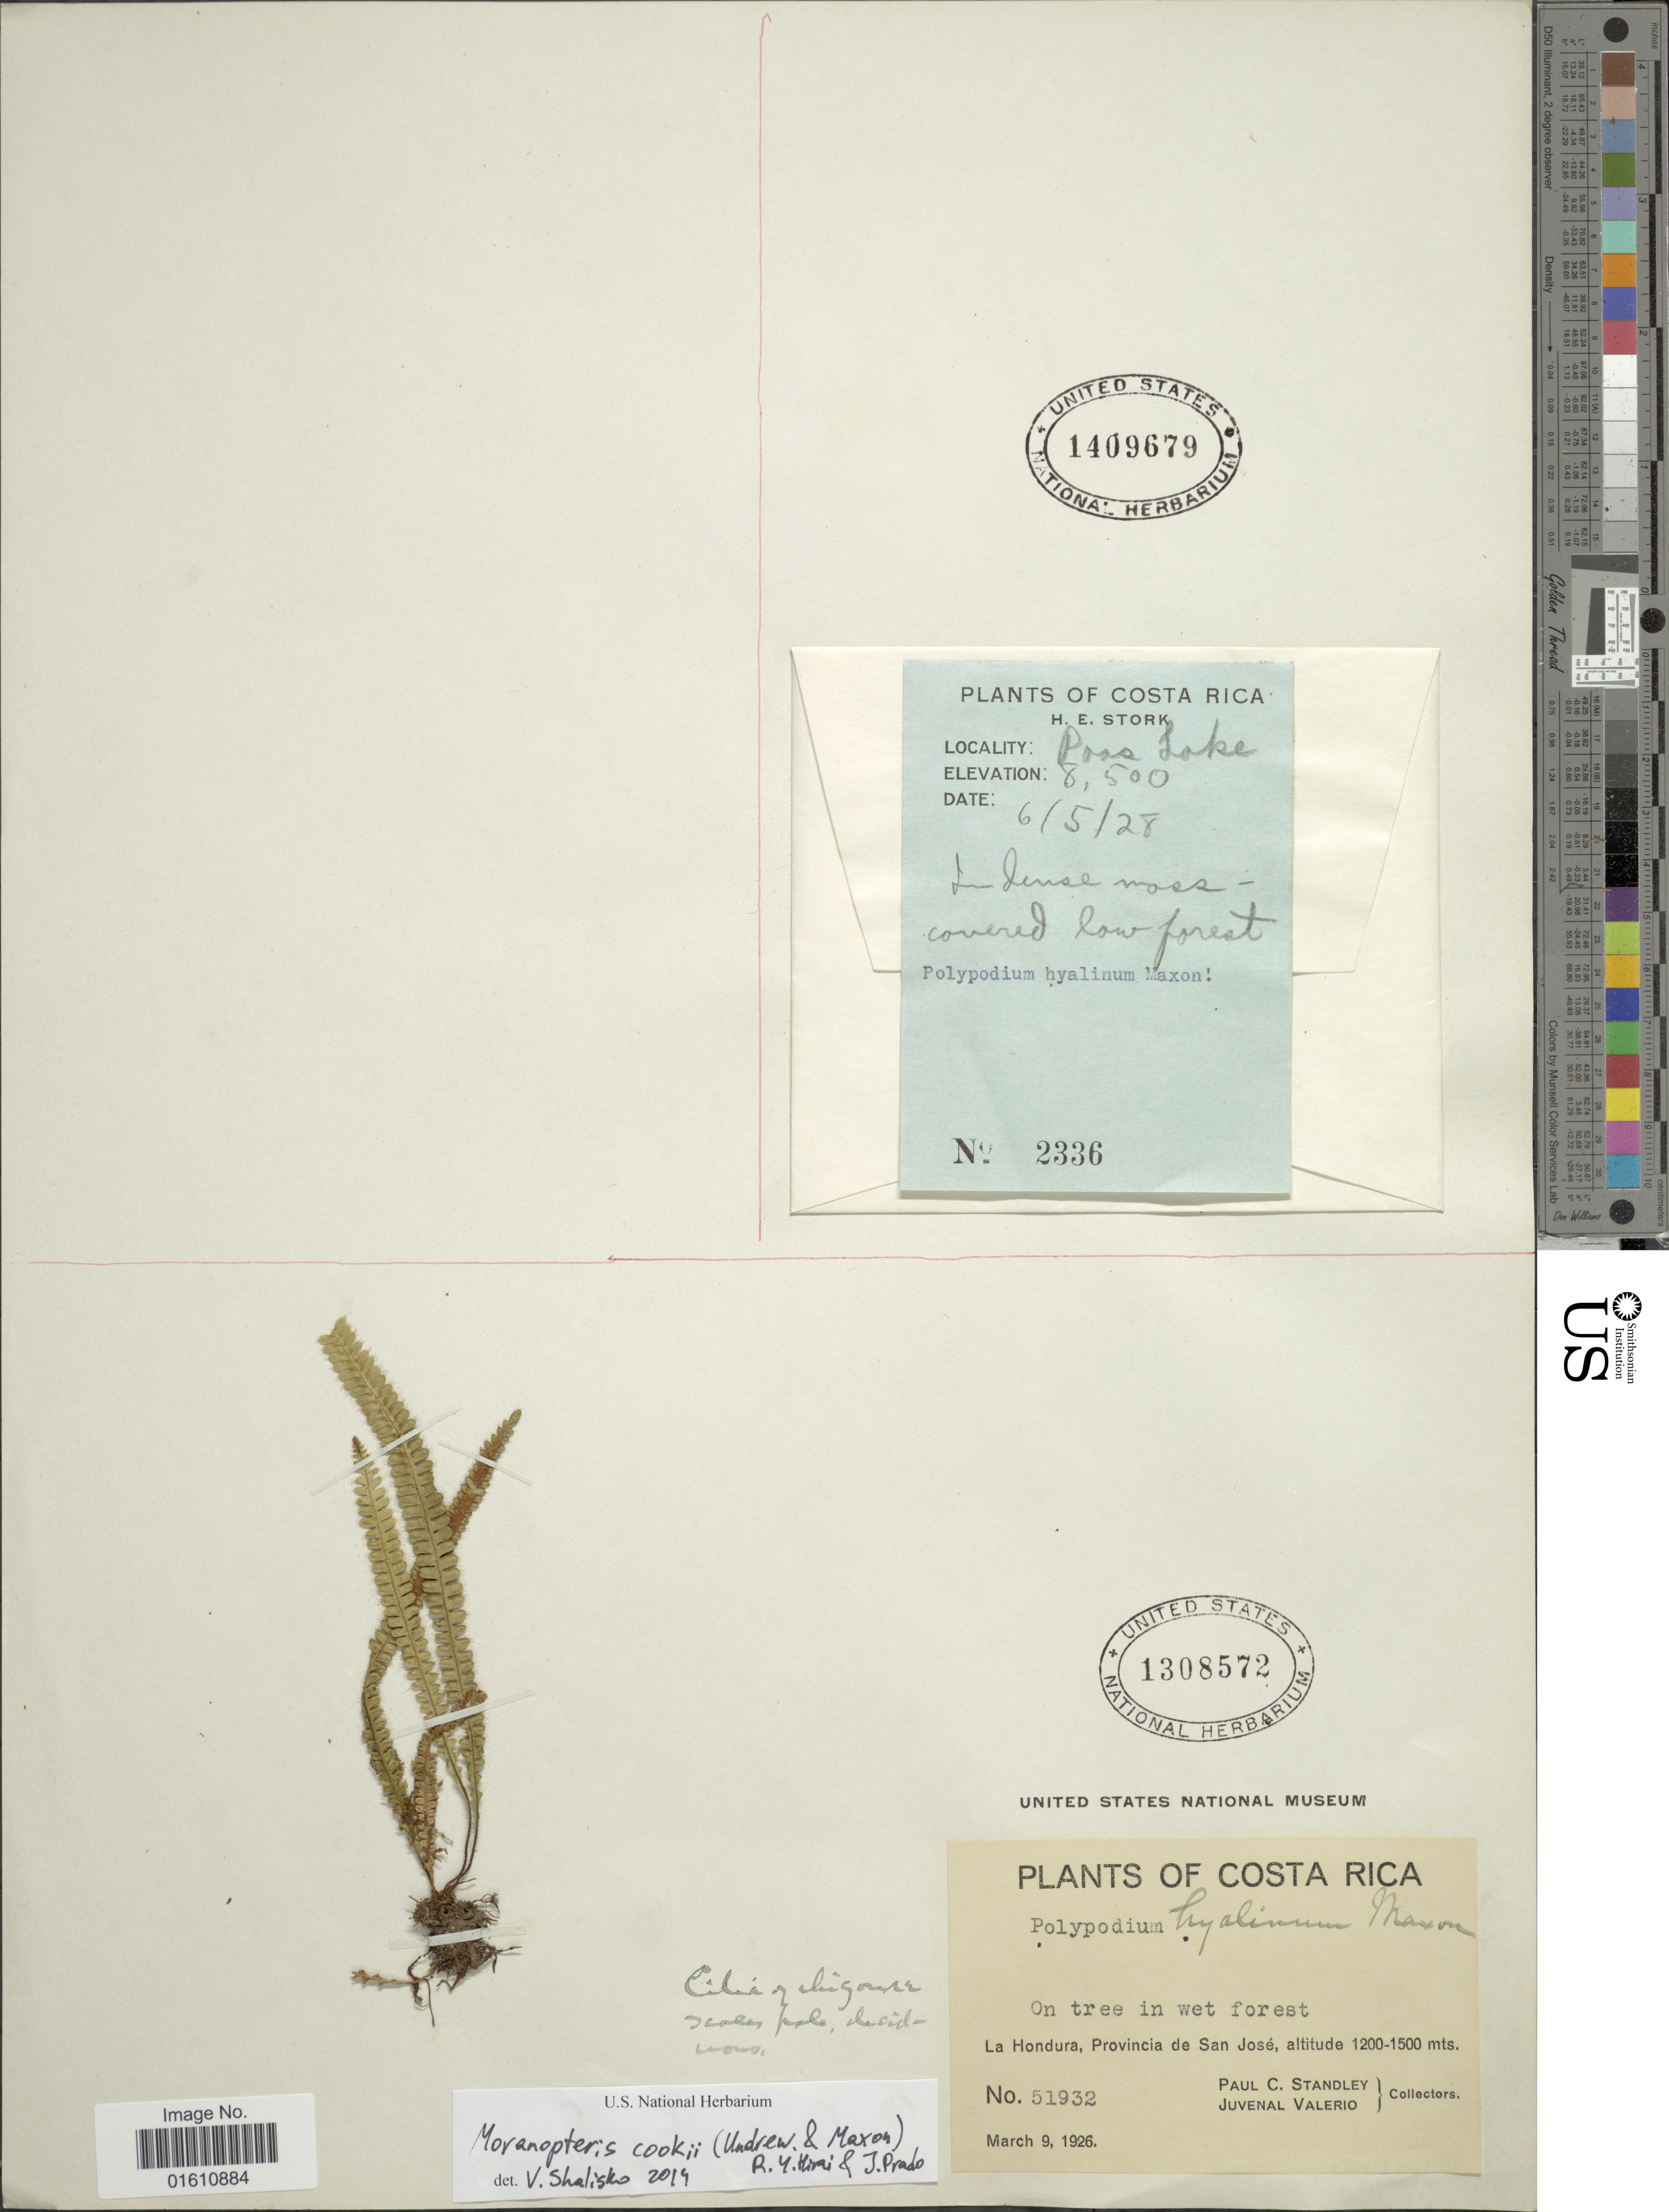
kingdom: Plantae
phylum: Tracheophyta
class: Polypodiopsida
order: Polypodiales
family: Polypodiaceae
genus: Moranopteris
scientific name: Moranopteris cookii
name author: (Underw. & Maxon) R. Y. Hirai & J. Prado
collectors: P. C. Standley & J. Valerio R.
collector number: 51932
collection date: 1926-03-09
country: Costa Rica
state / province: San José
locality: La Hondura, Provincia de San Jose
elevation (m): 1200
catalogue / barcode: US 1308572-2